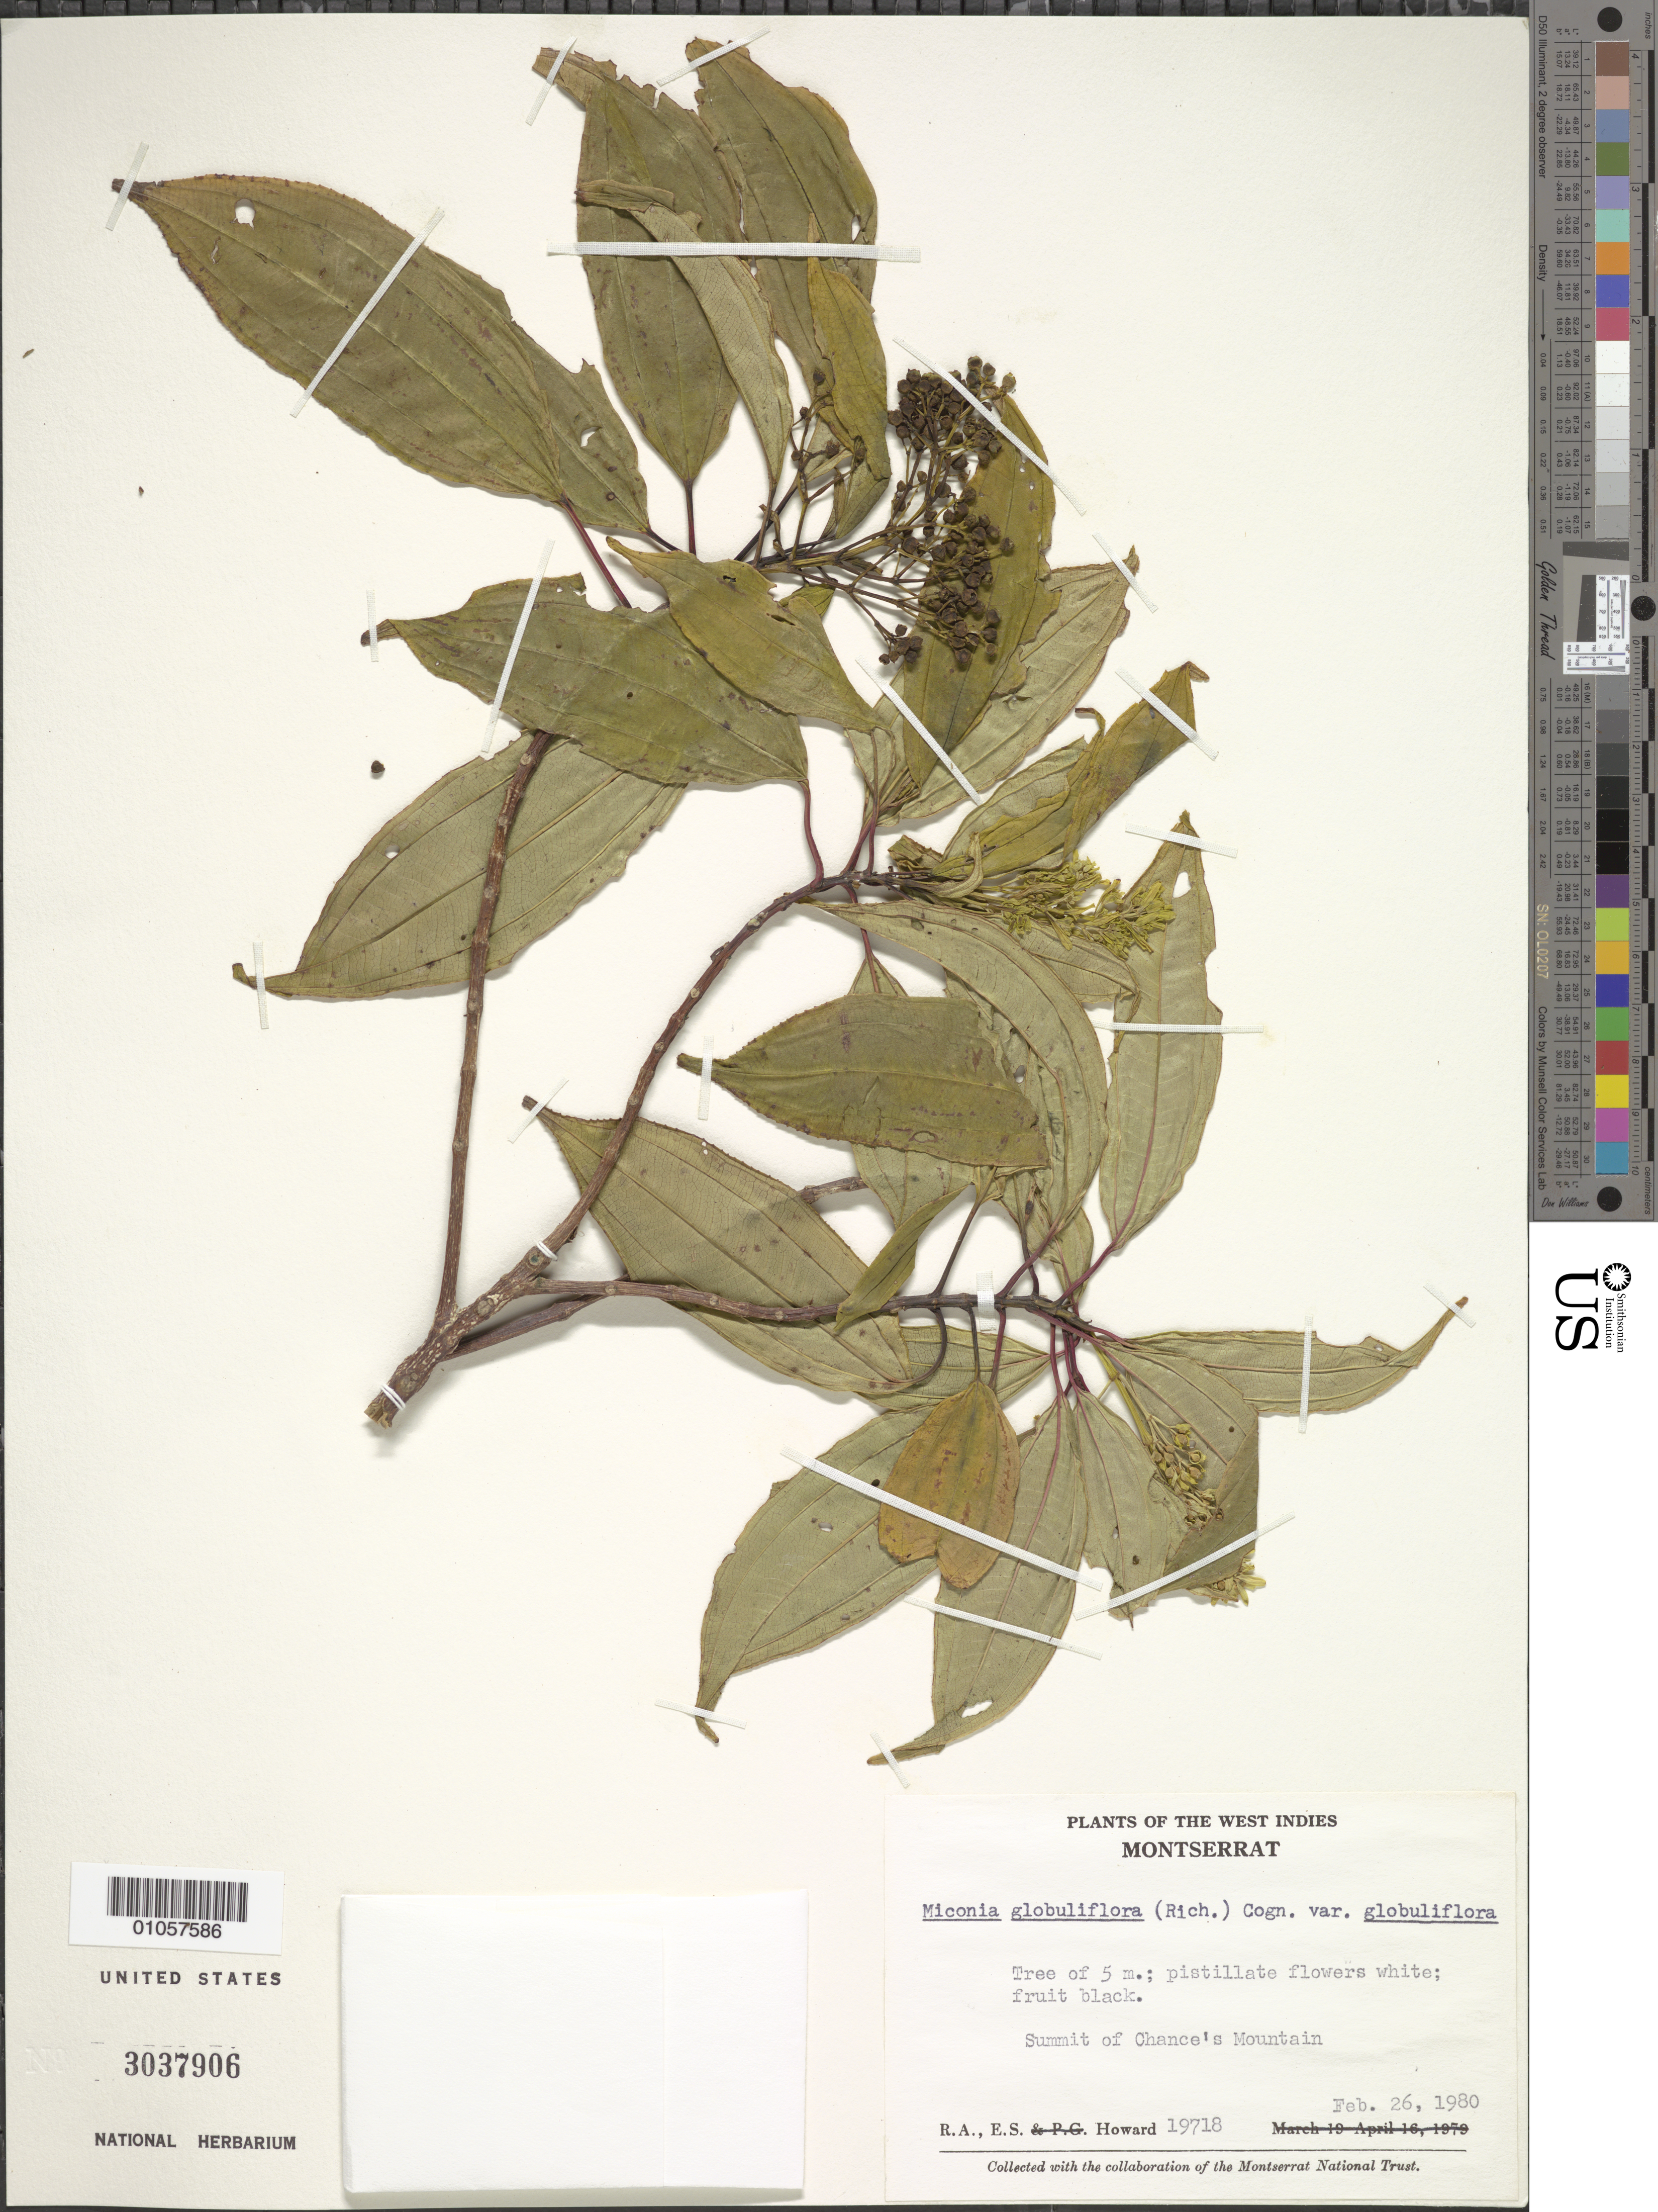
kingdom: Plantae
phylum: Tracheophyta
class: Magnoliopsida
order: Myrtales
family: Melastomataceae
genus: Miconia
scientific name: Miconia globulifera var. globulifera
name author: (Rich.) Cogn.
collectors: R. A. Howard & E. S. Howard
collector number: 19718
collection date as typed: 26 Feb 1980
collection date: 1980-02-26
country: Montserrat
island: Montserrat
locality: Chance's Mountain, summit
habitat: Summit of mountain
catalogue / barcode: US 3037906